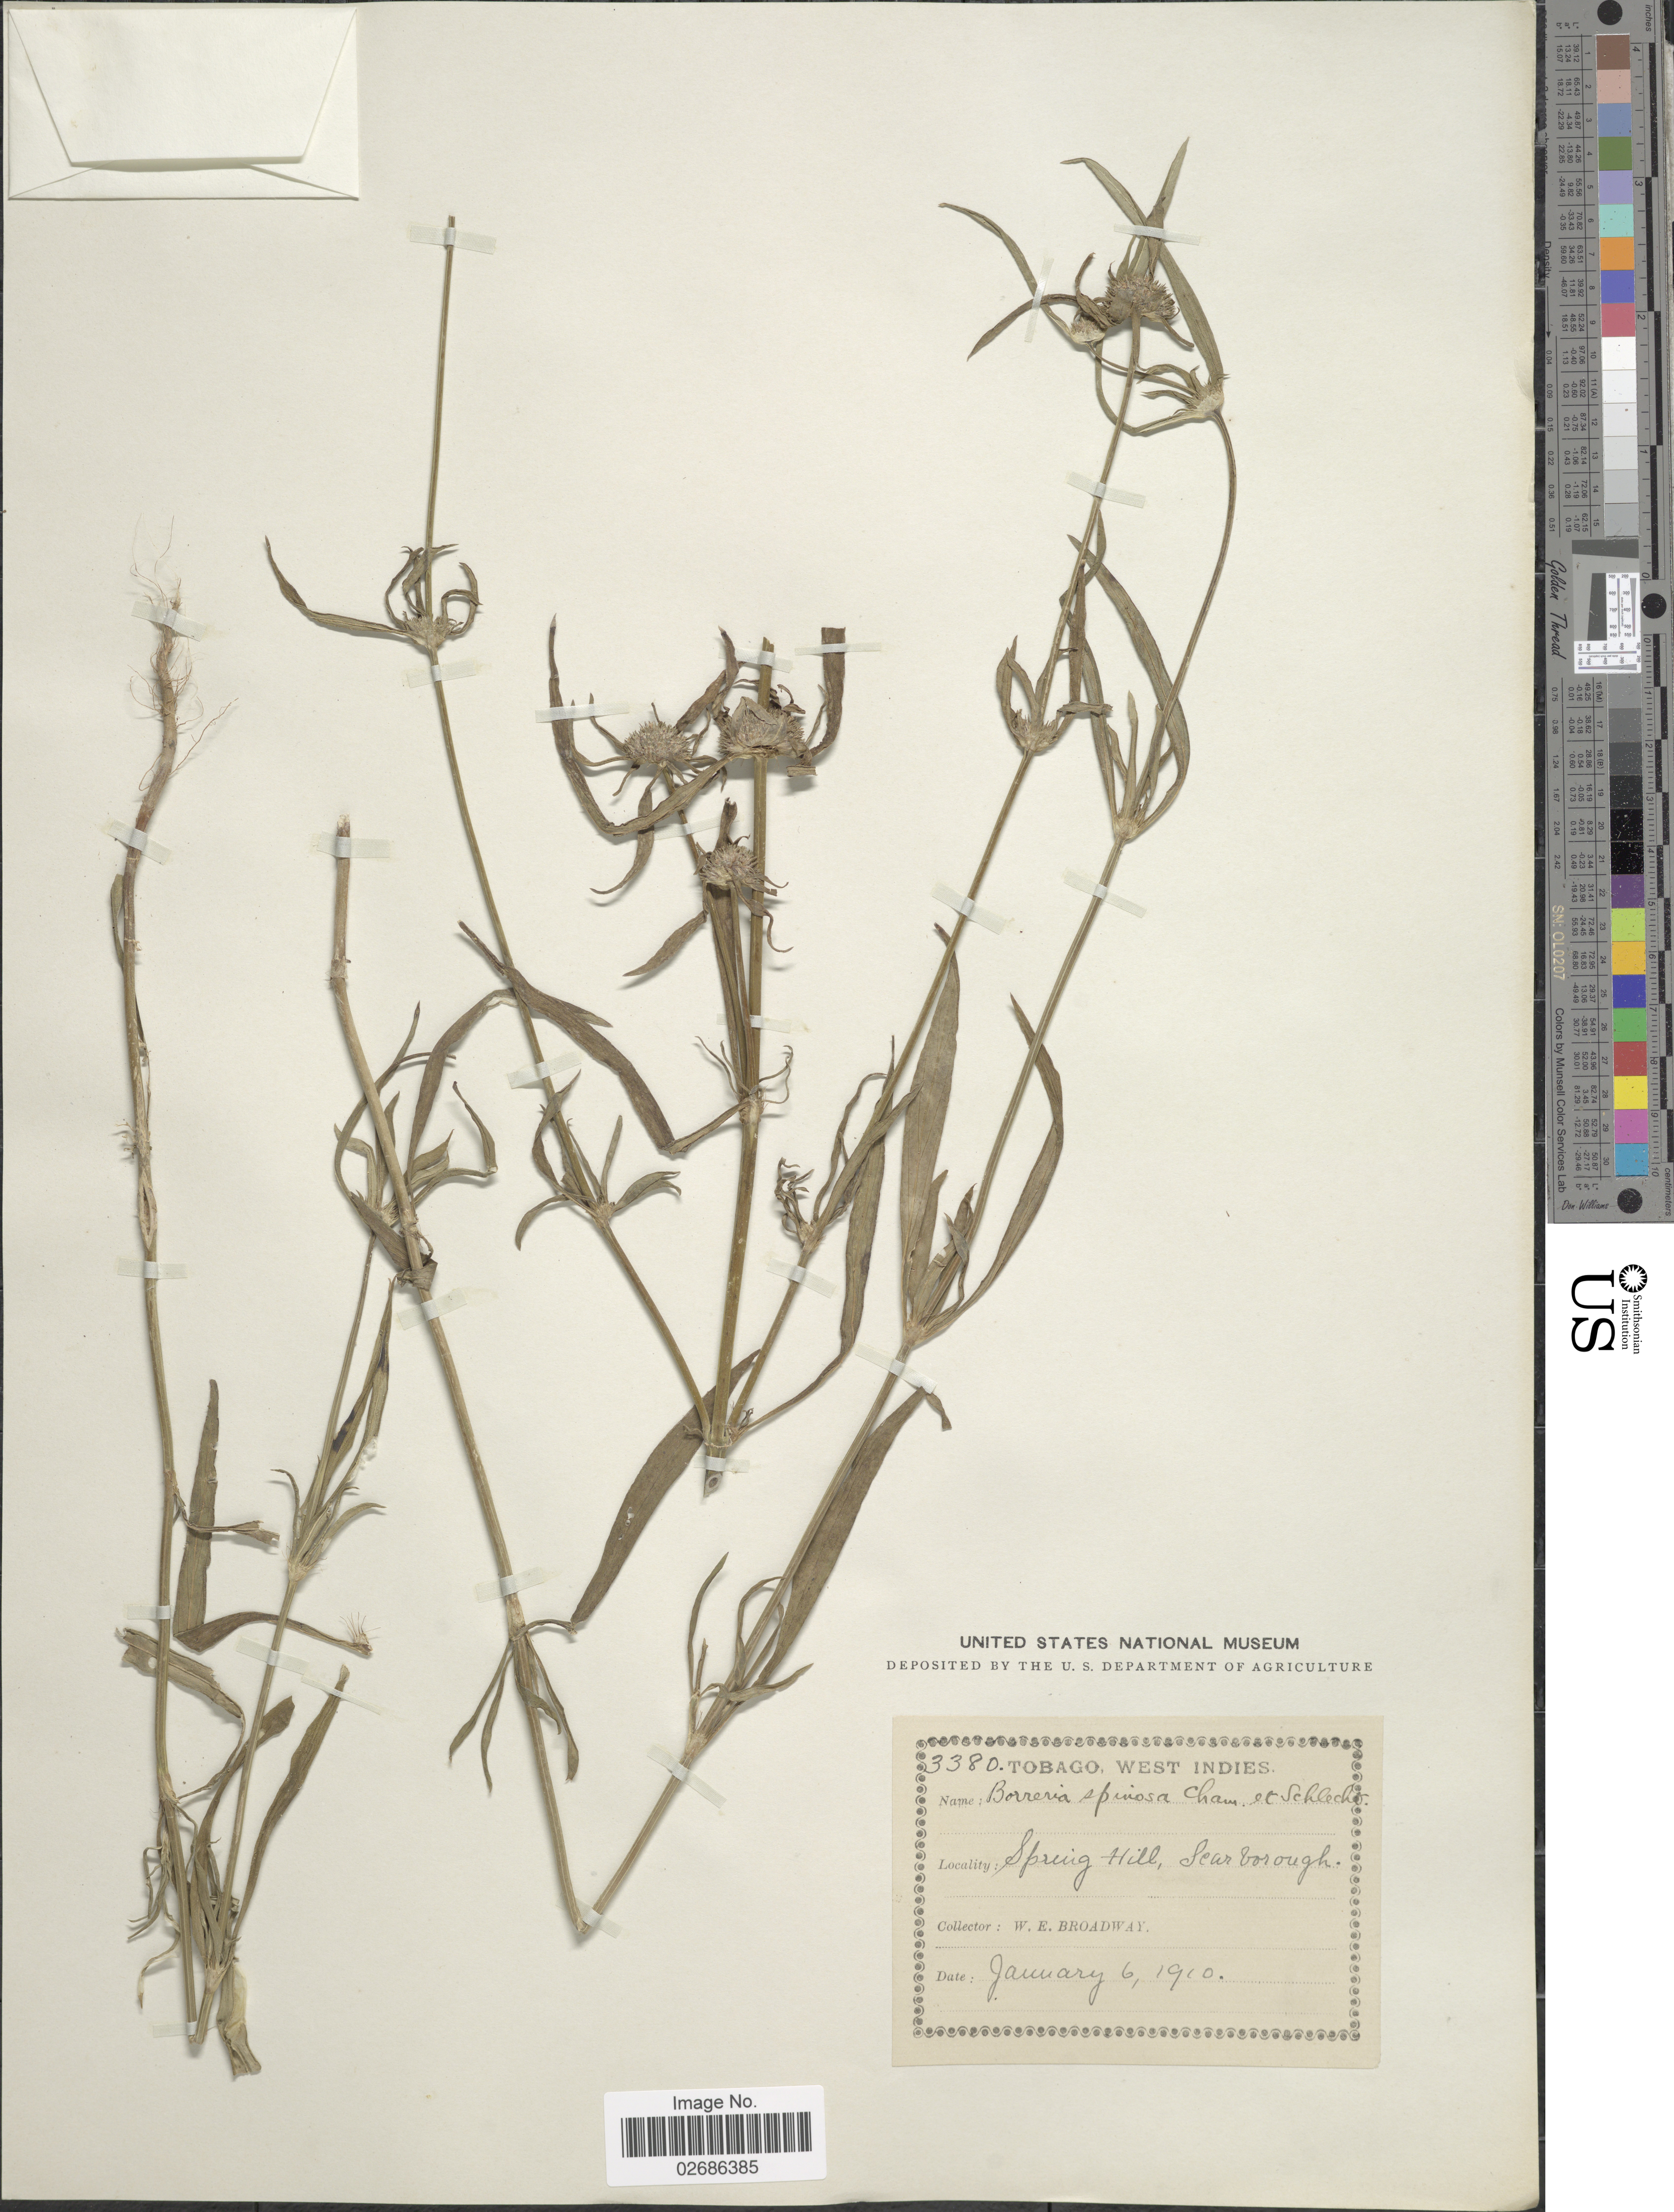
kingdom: Plantae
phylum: Tracheophyta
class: Magnoliopsida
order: Gentianales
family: Rubiaceae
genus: Borreria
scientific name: Borreria densiflora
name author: DC.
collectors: W. E. Broadway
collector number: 3380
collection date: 1910-01-06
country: Trinidad and Tobago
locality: Tobago, West Indies, Spring Hill, Searborough